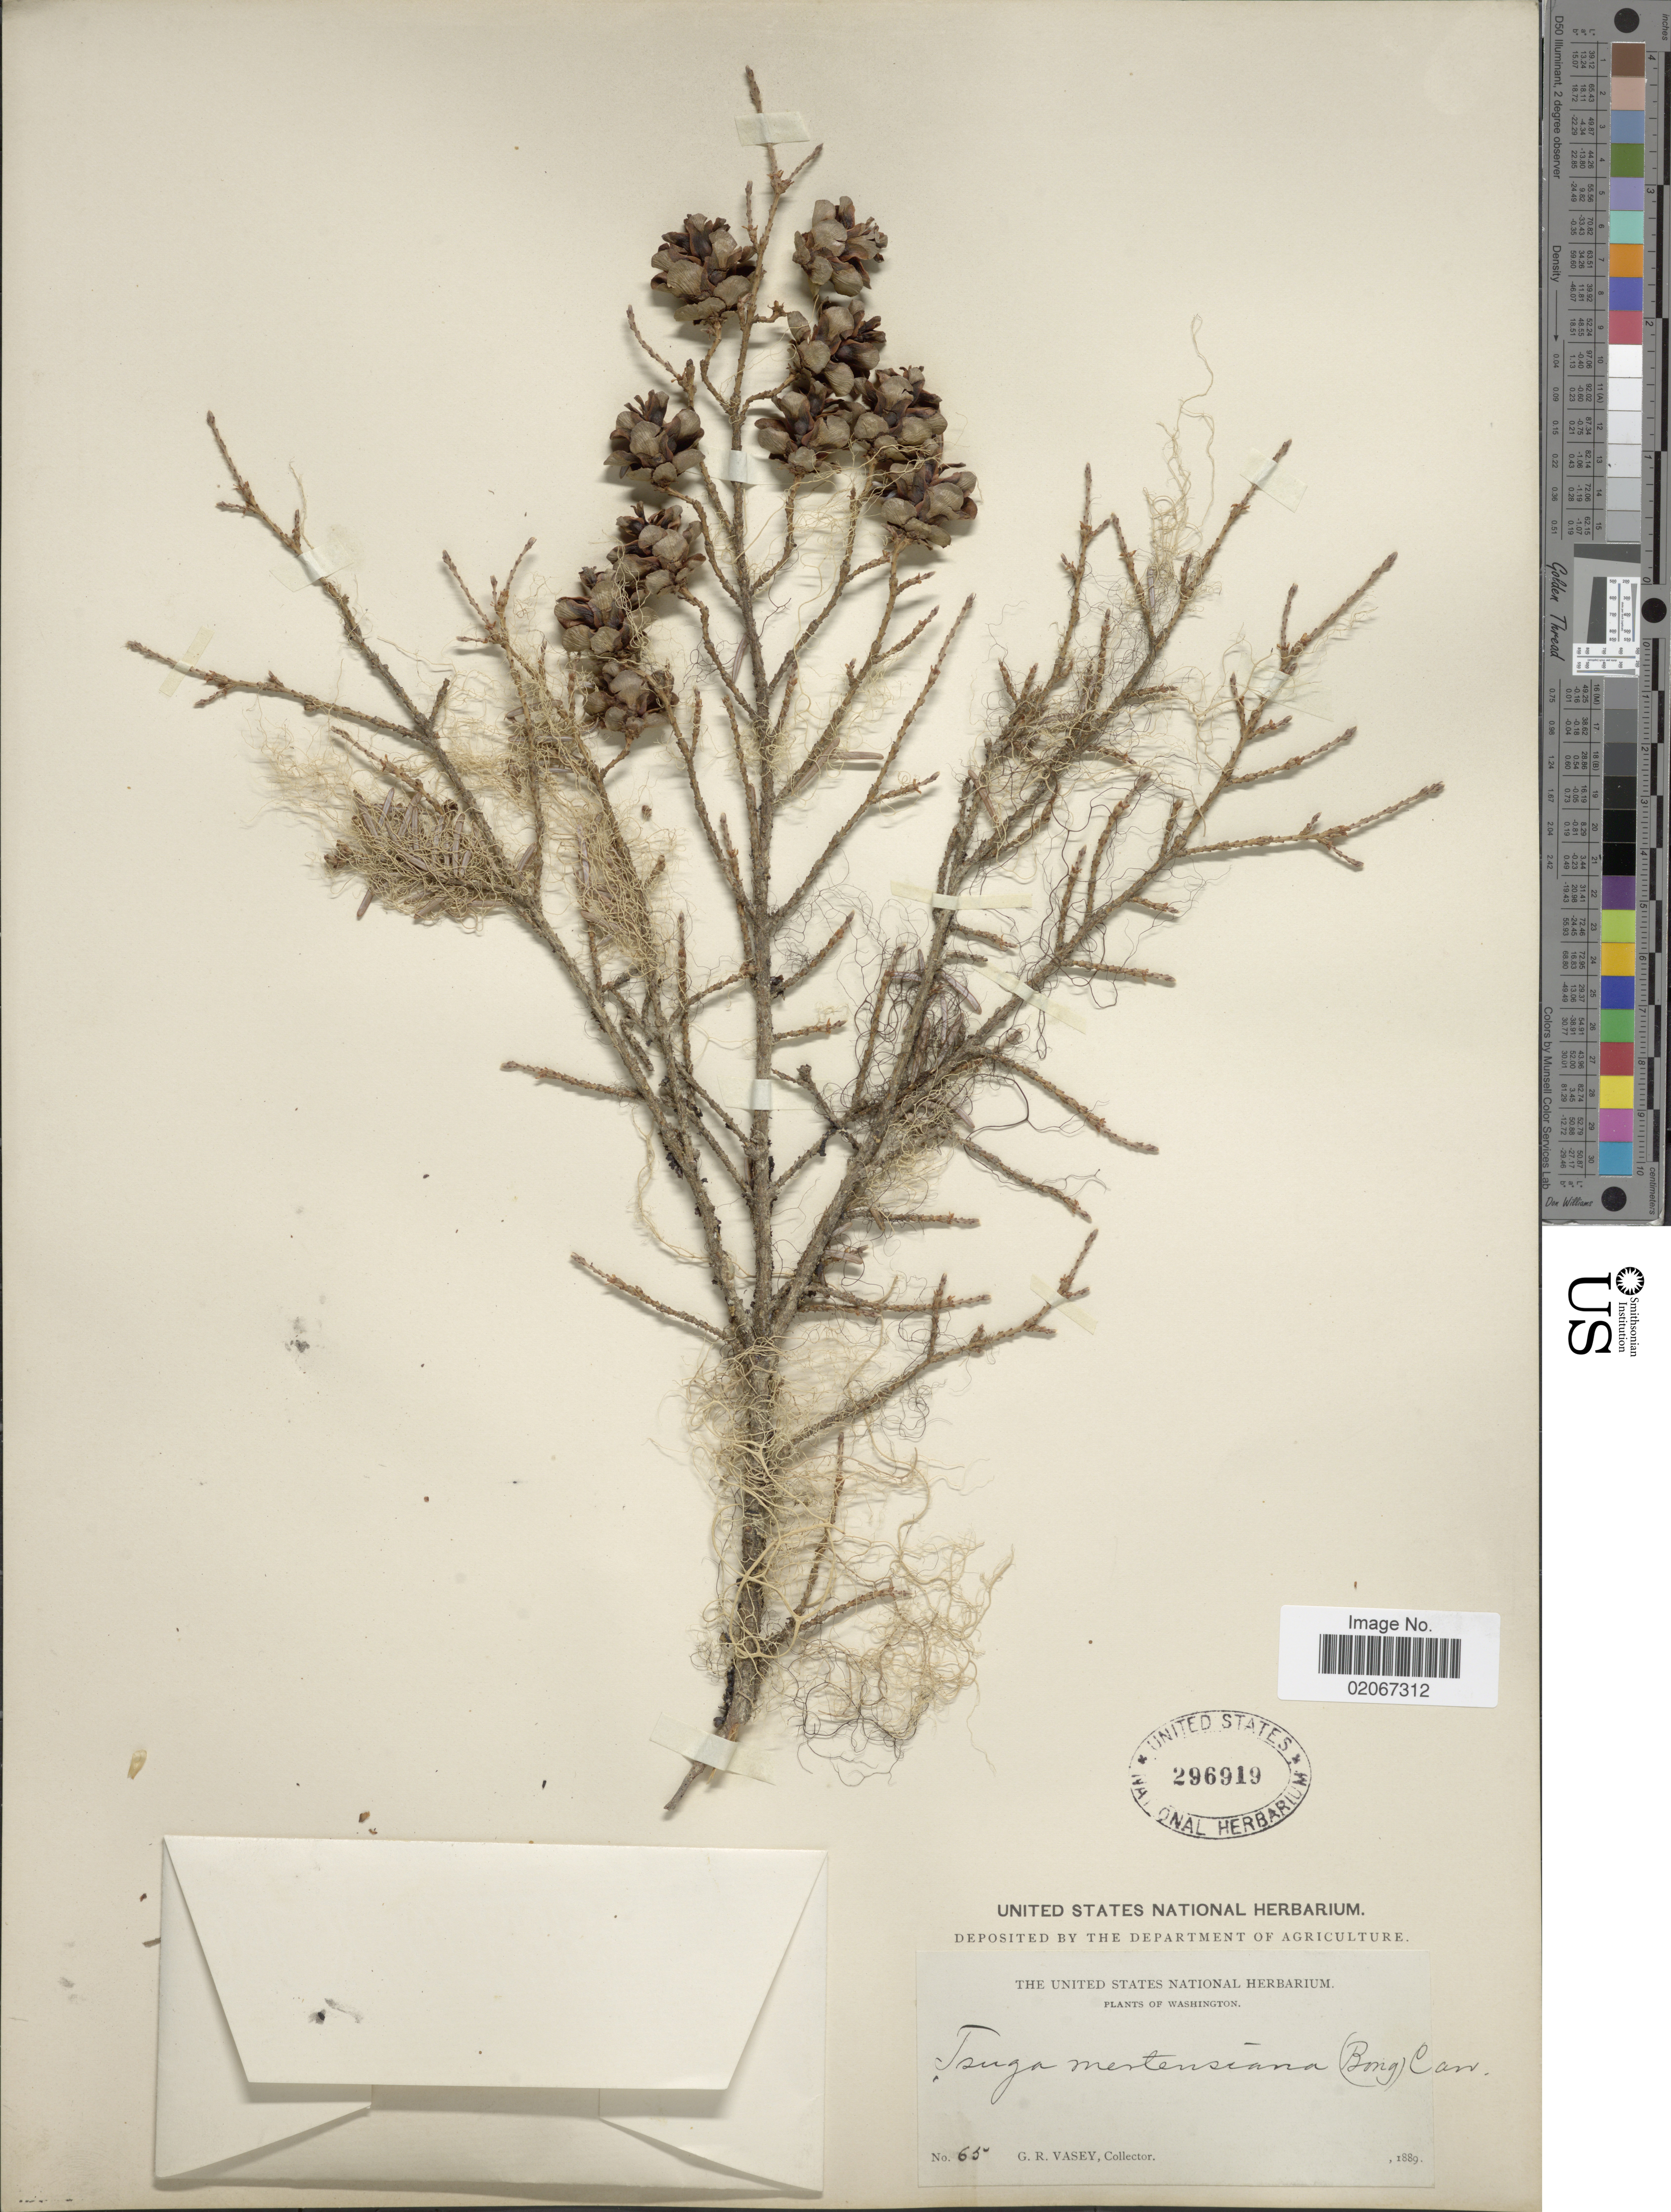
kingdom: Plantae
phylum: Tracheophyta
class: Pinopsida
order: Pinales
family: Pinaceae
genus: Tsuga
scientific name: Tsuga heterophylla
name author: (Raf.) Sarg.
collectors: G. R. Vasey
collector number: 65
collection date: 1889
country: United States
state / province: Washington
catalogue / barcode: US 296919